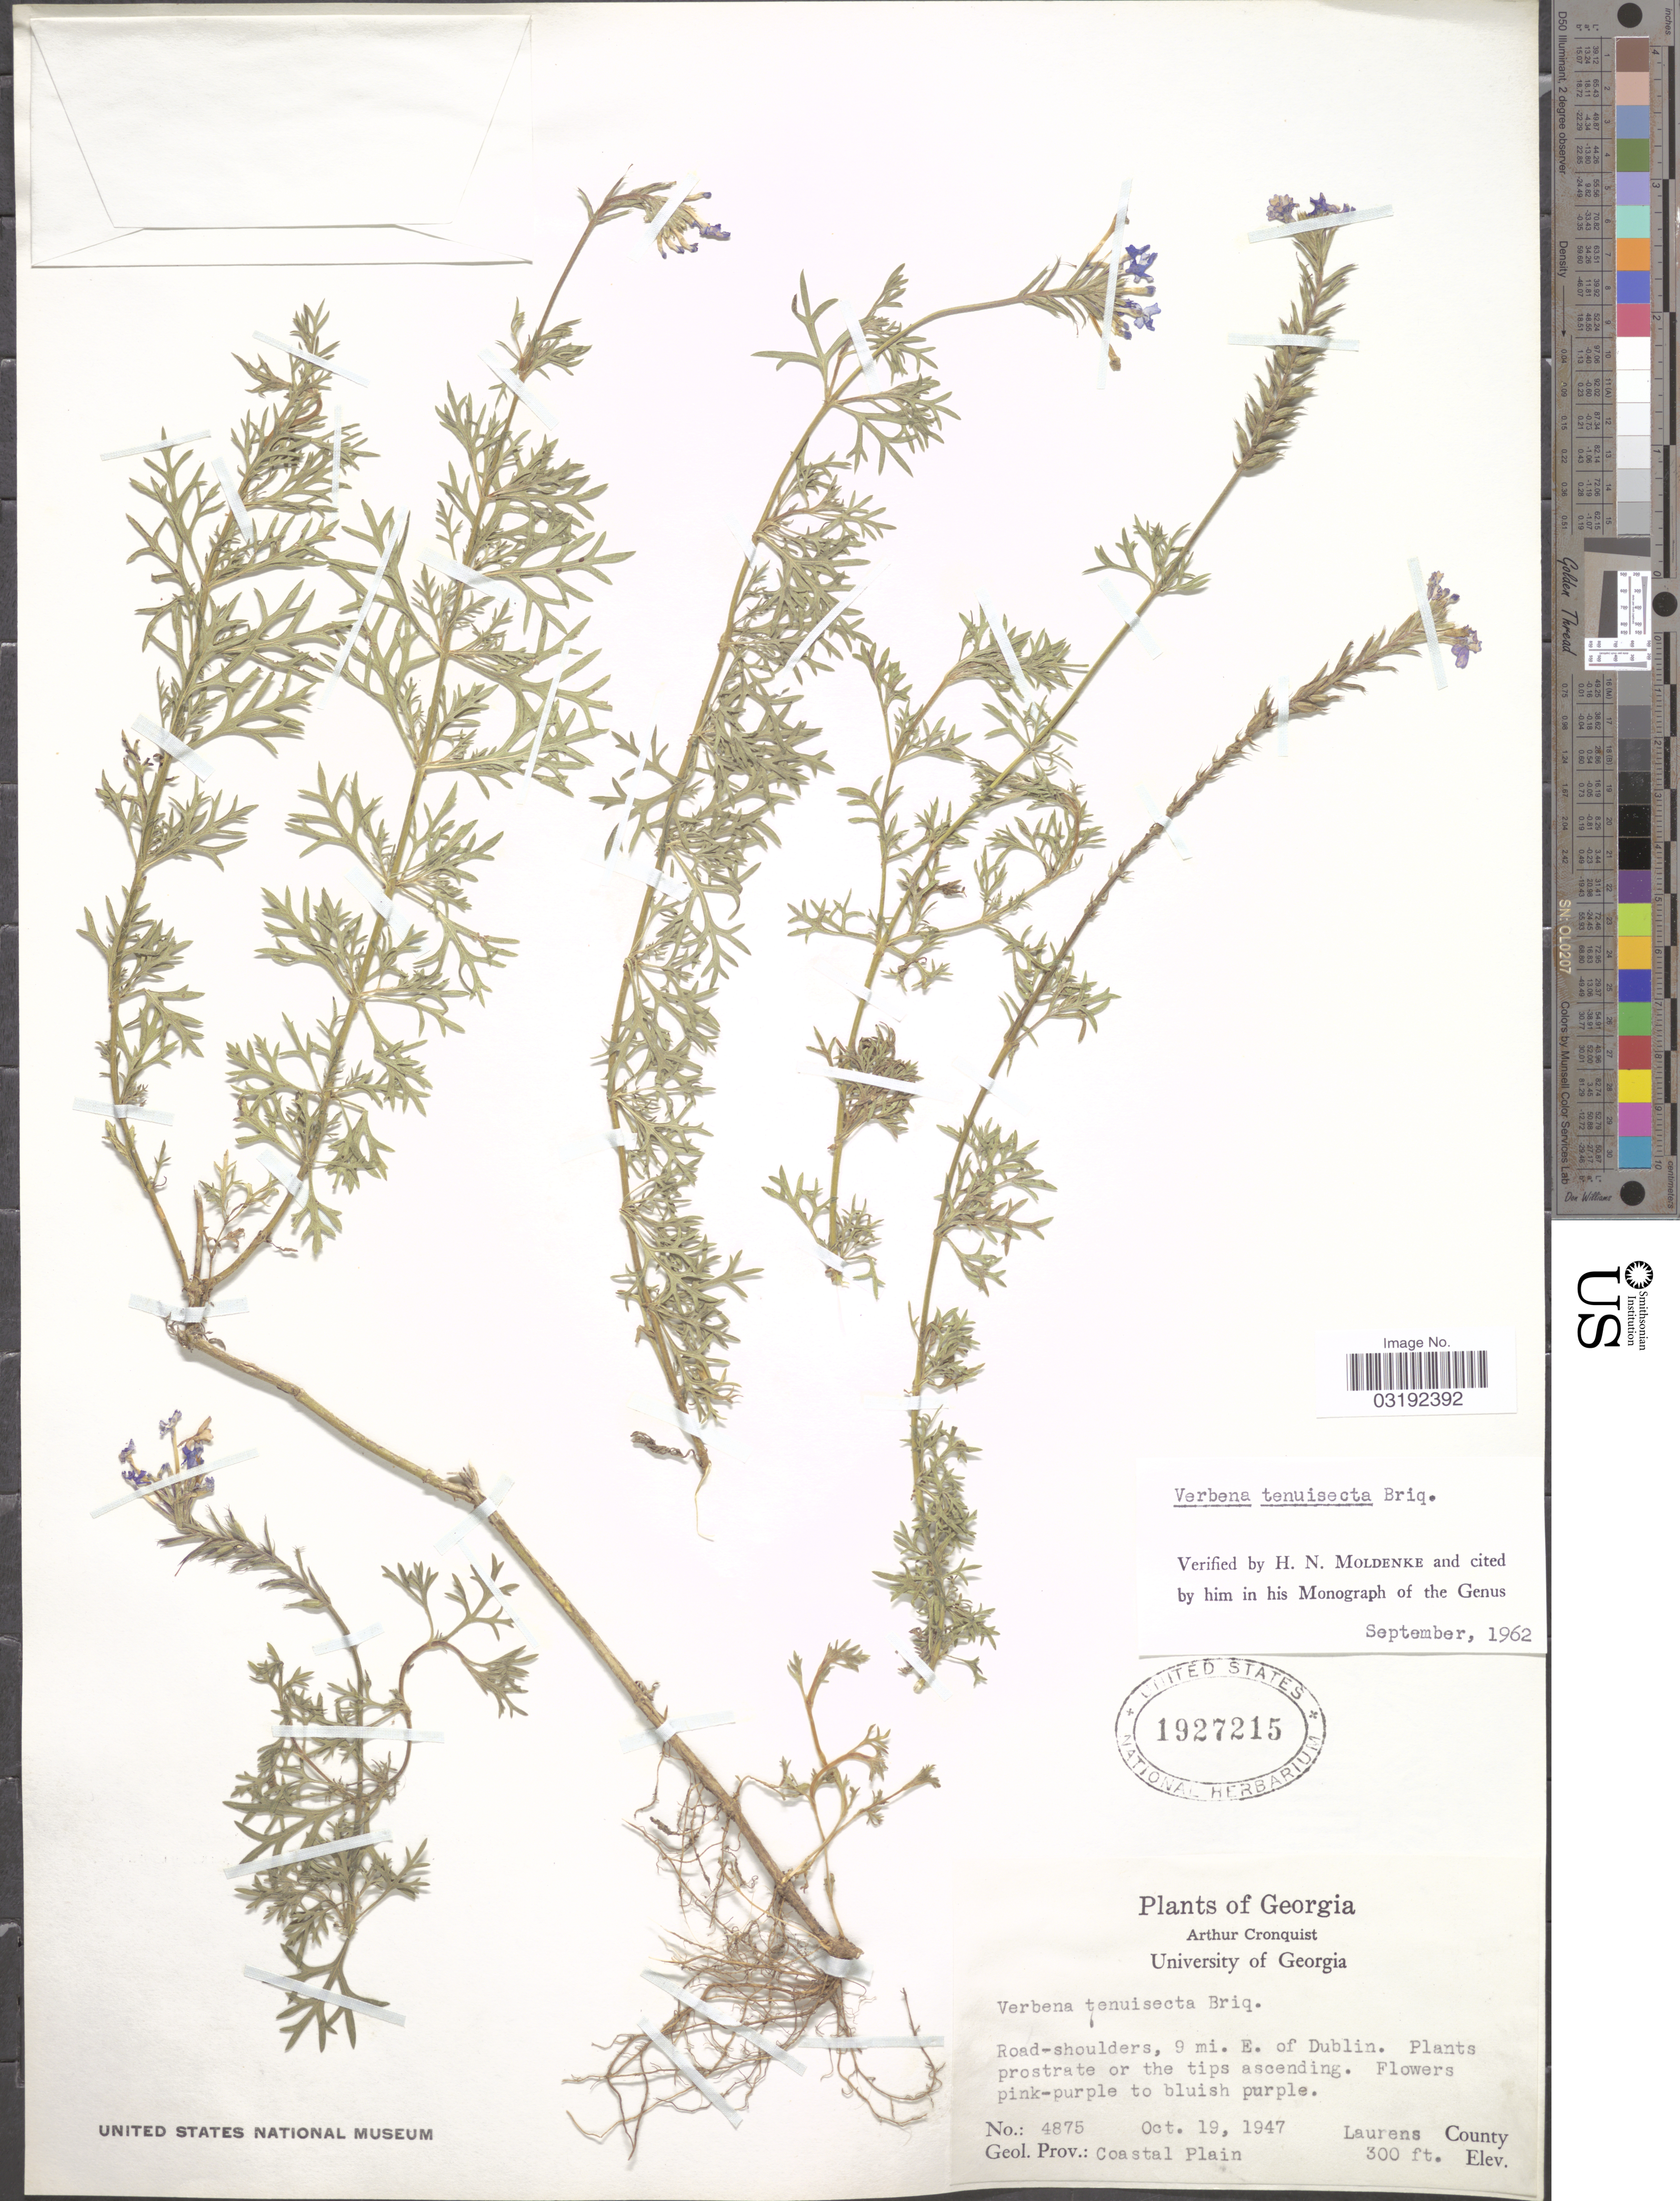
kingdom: Plantae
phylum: Tracheophyta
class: Magnoliopsida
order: Lamiales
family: Verbenaceae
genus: Verbena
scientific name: Verbena tenuisecta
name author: Briq.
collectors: A. J. Cronquist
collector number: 4875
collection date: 1947-10-19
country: United States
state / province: Georgia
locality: Road-shoulders, 9 mi. E. of Dublin. Geol. Prov.: Coastal Plain, Laurens County.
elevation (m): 91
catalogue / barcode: US 1927215